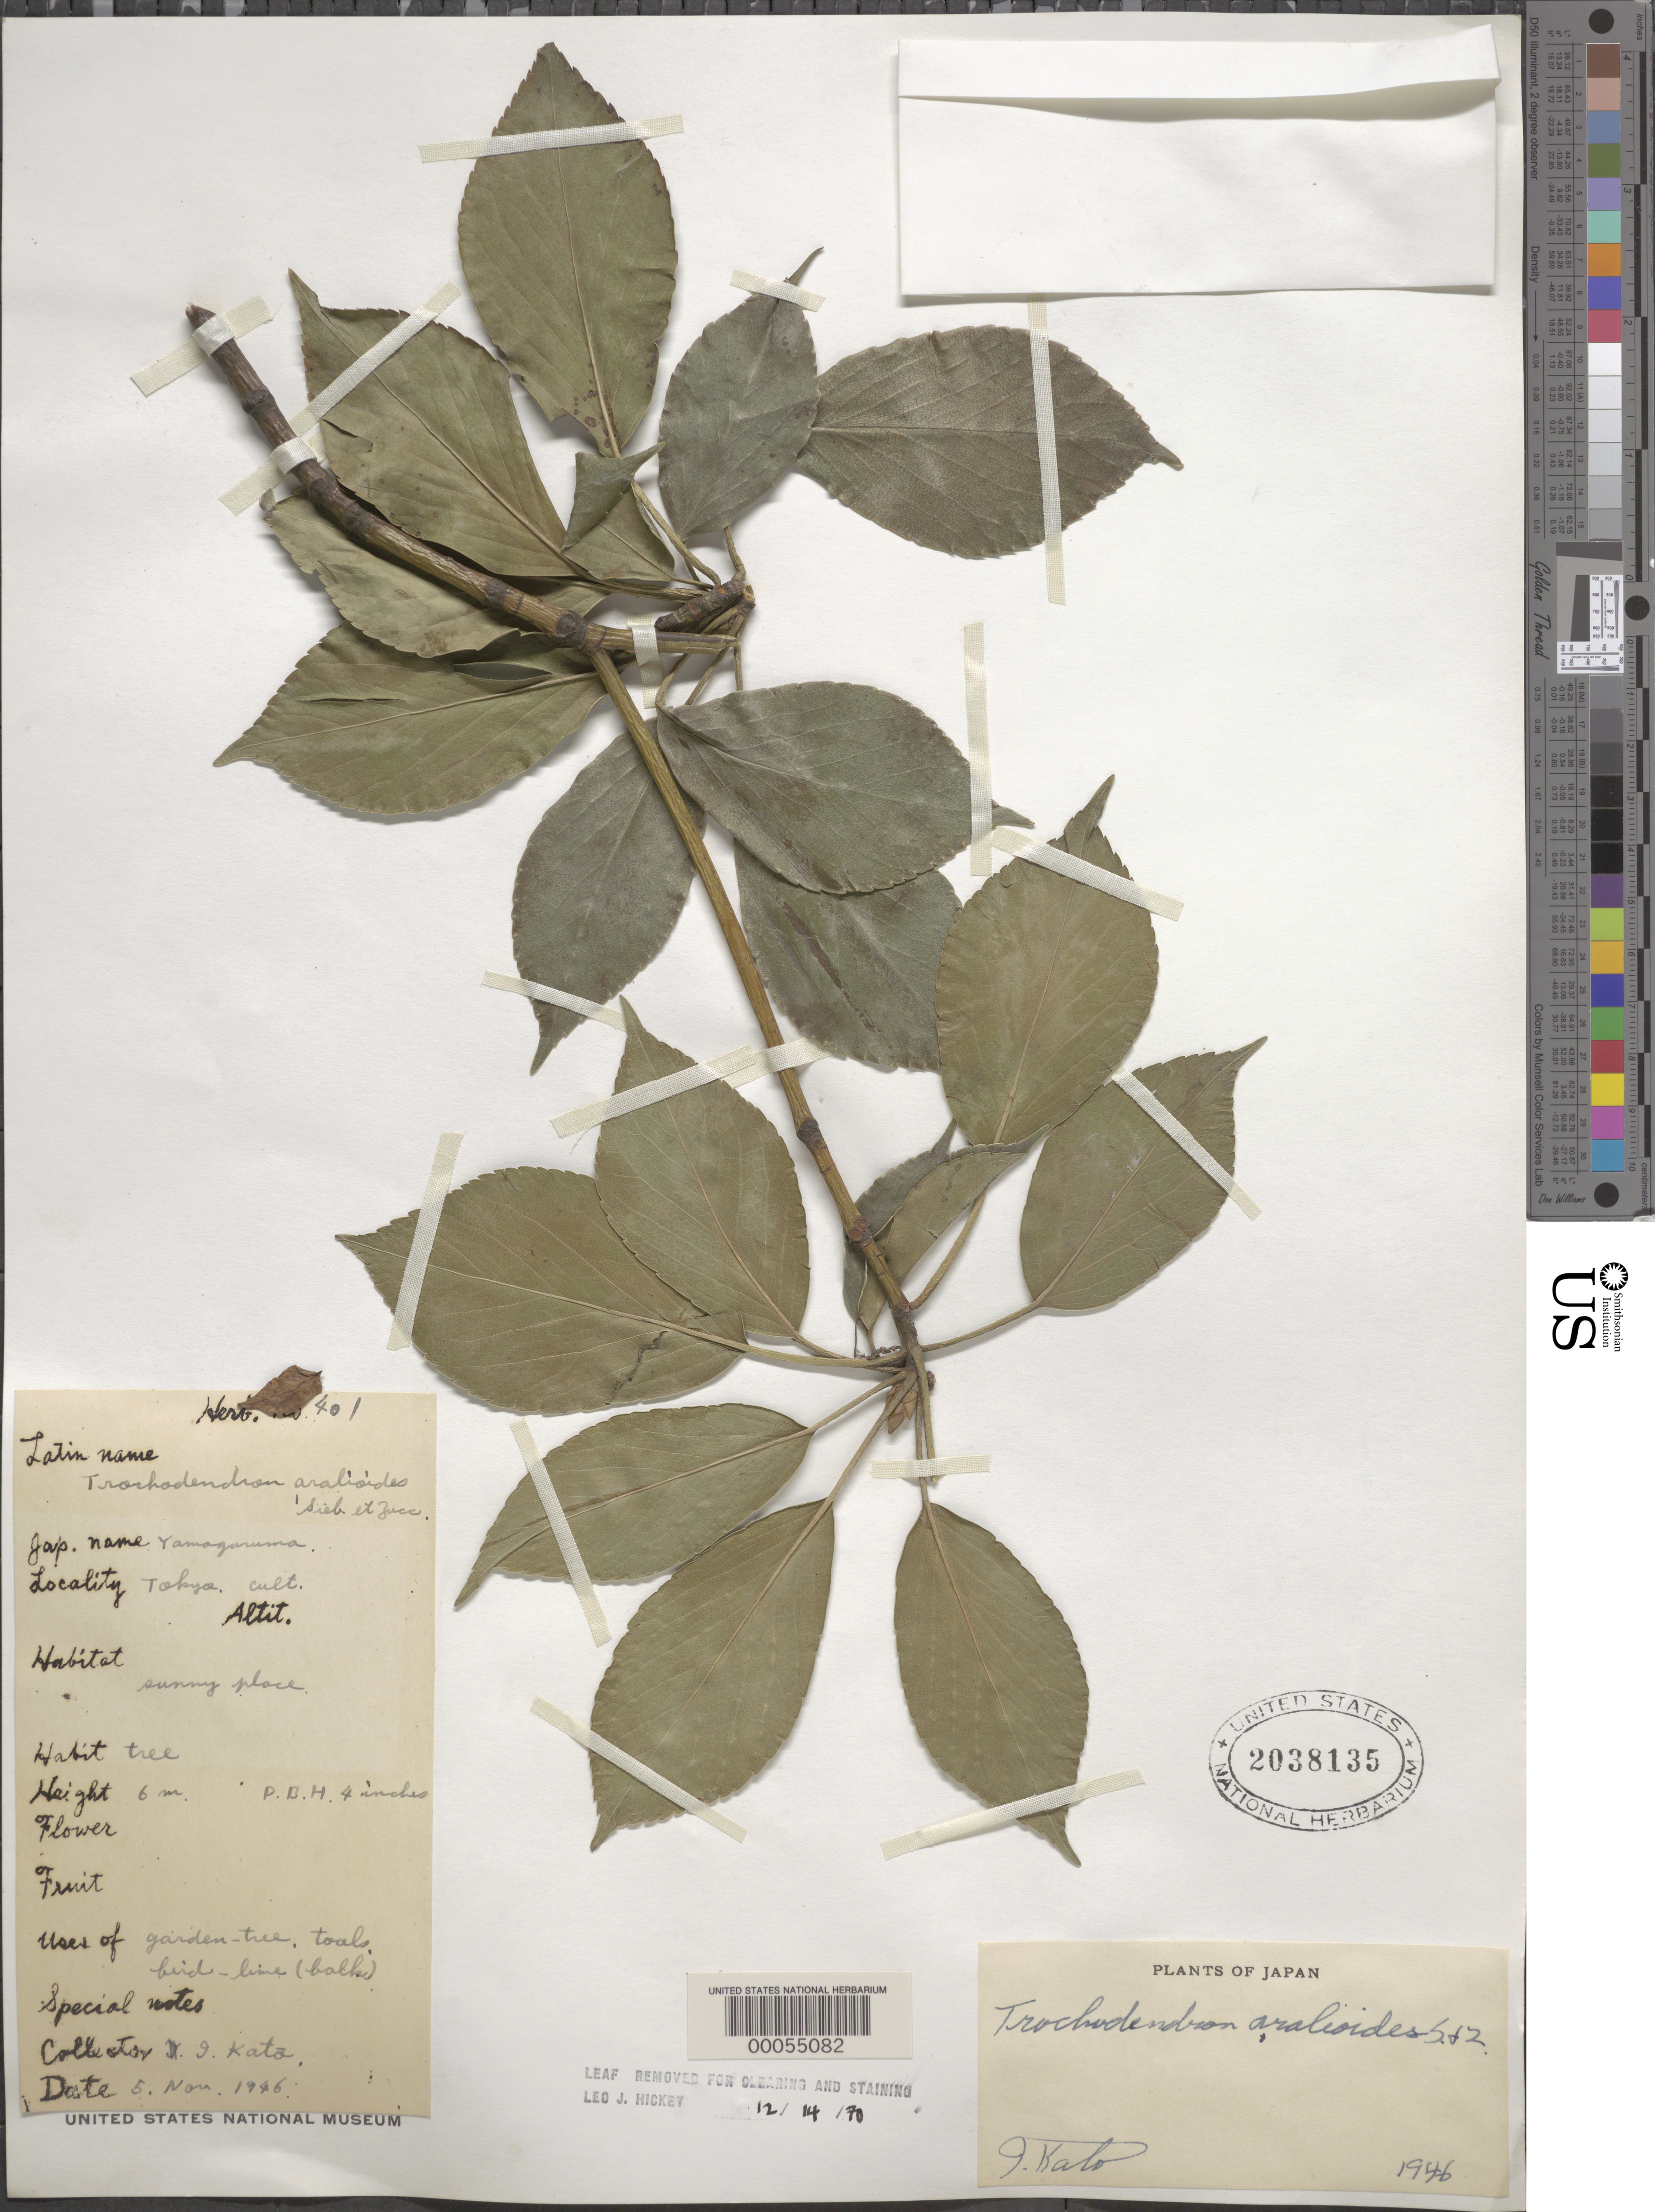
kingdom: Plantae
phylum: Tracheophyta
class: Magnoliopsida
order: Trochodendrales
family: Trochodendraceae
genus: Trochodendron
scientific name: Trochodendron aralioides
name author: Siebold & Zucc.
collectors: T. Kato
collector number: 401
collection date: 1946-11-05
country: Japan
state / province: Tokyo, Federal City of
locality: Tokyo, cult.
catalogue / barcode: US 2038135